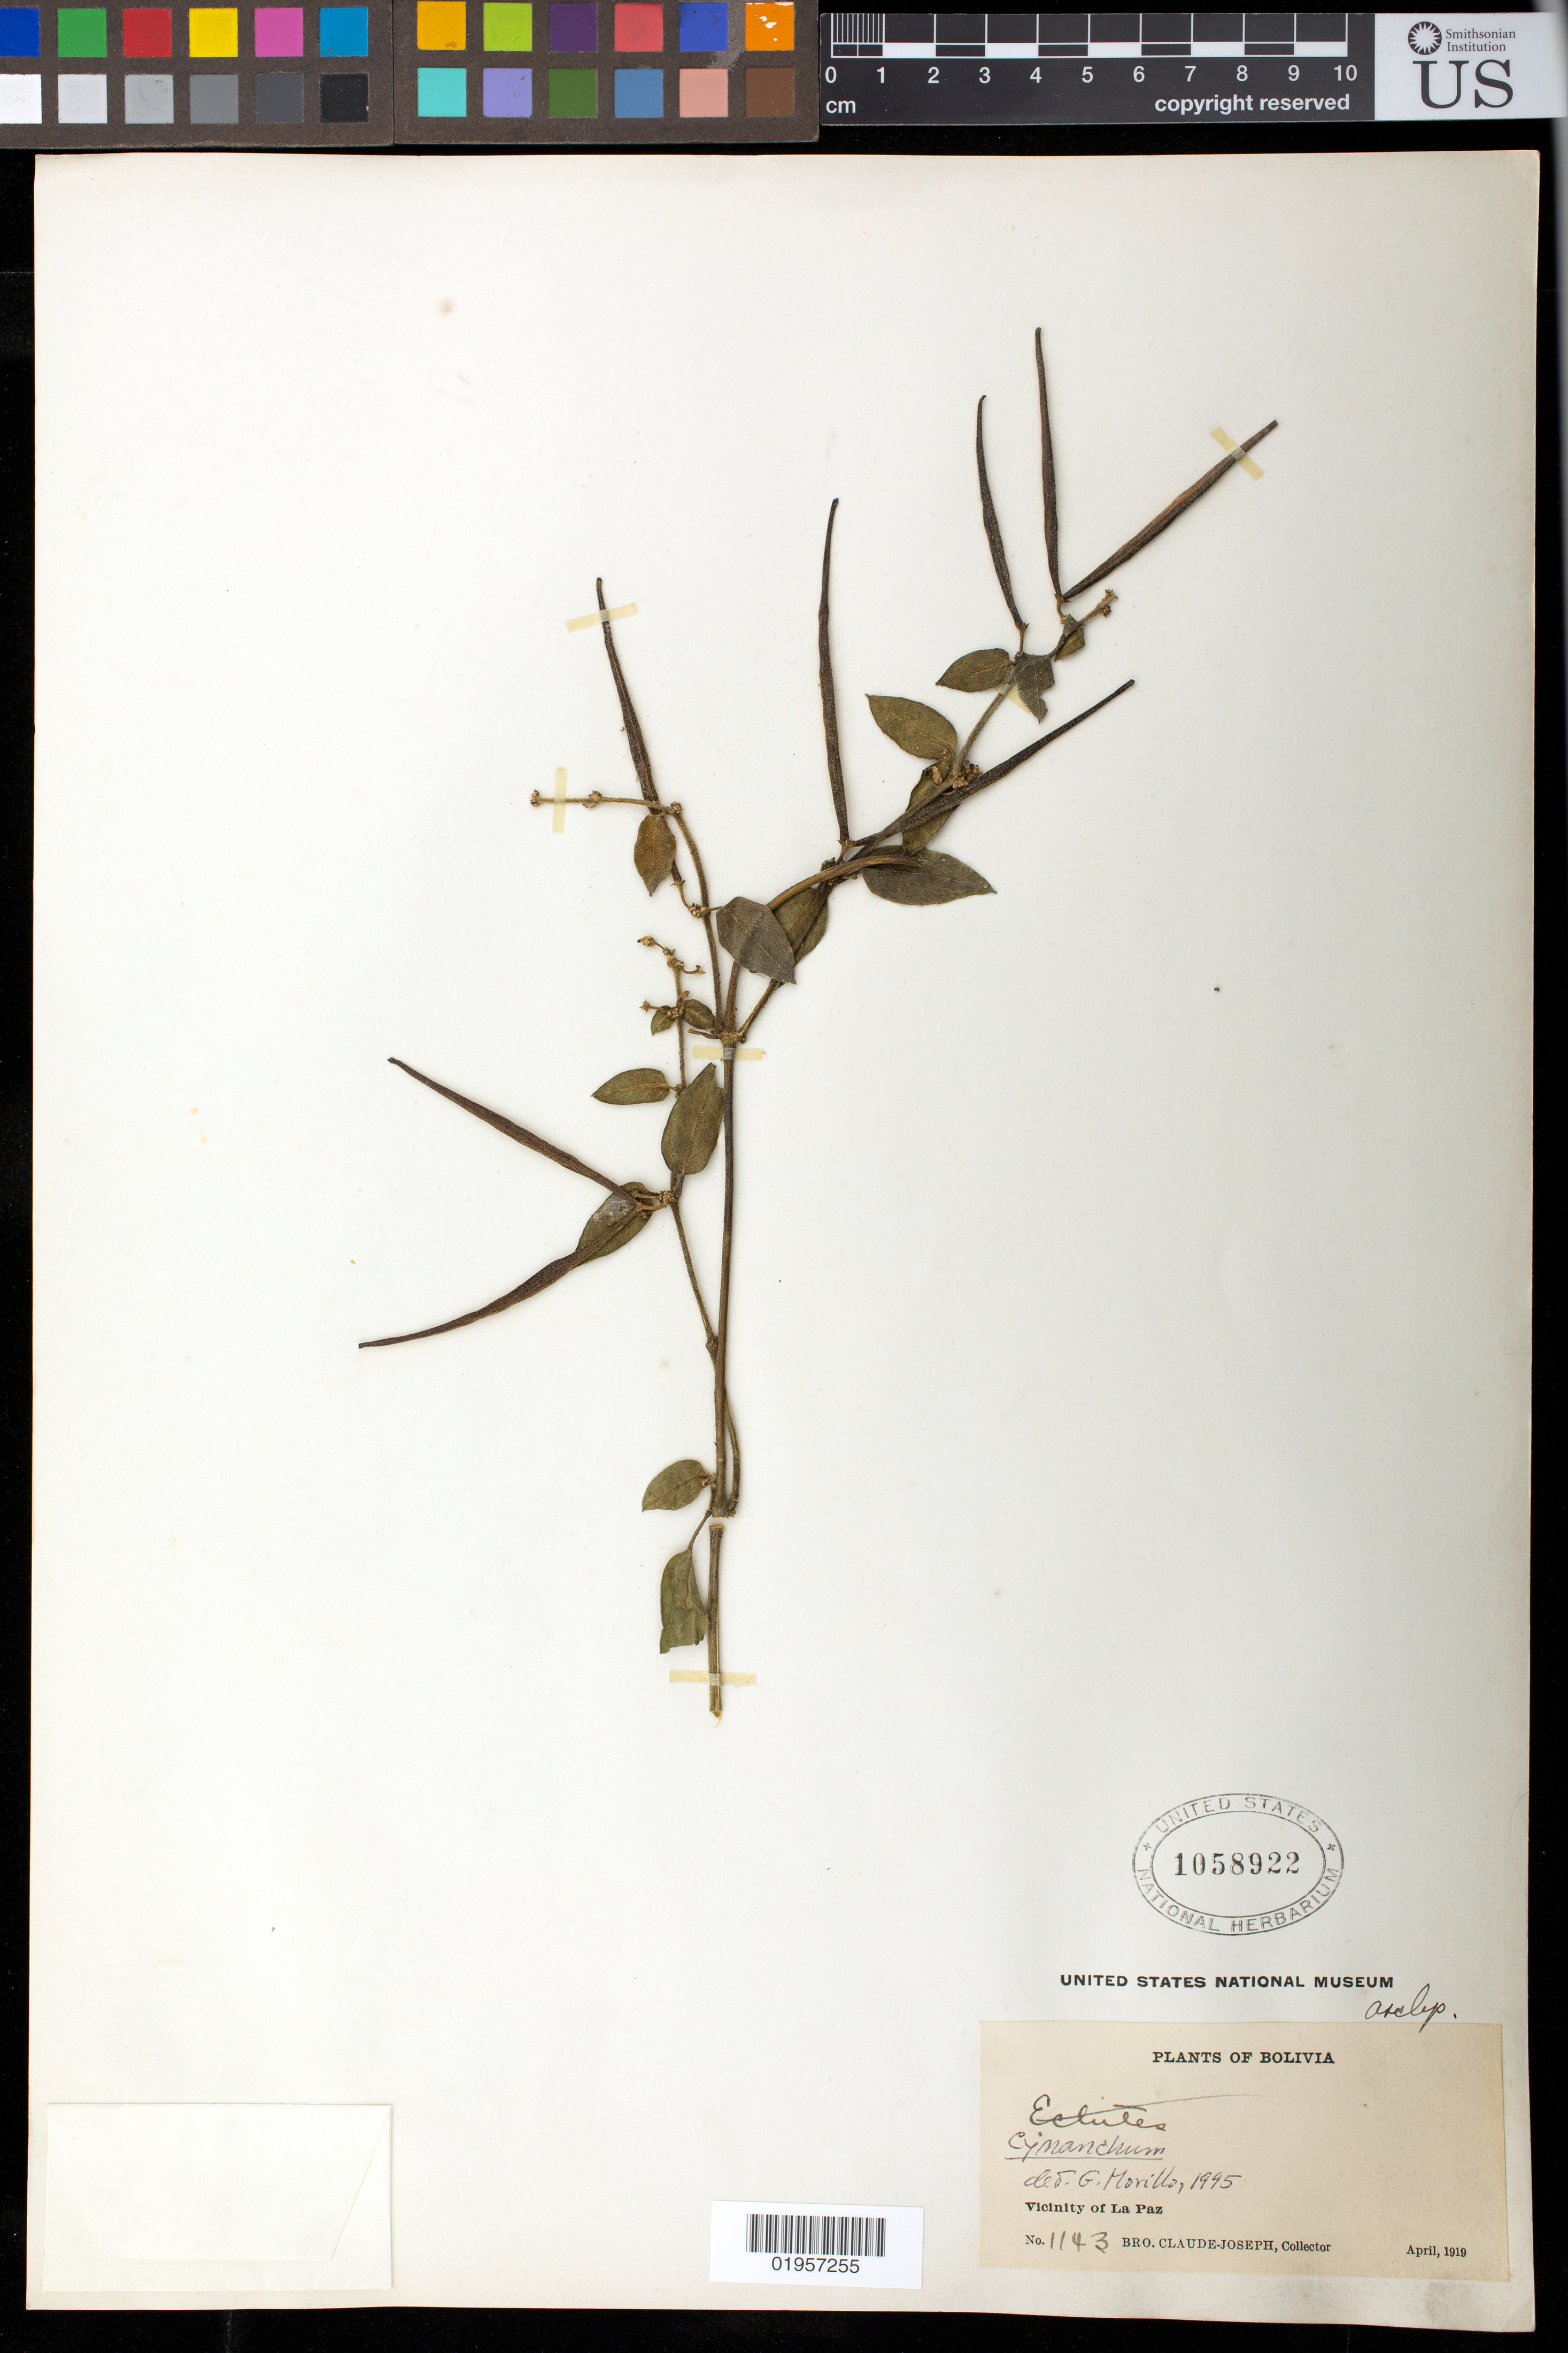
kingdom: Plantae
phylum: Tracheophyta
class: Magnoliopsida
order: Gentianales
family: Apocynaceae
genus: Cynanchum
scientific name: Cynanchum sp.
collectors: Bro. Claude-Joseph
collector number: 1143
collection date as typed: Apr 1919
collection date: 1919-04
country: Bolivia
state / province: La Paz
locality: Vicinity of La Paz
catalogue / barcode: US 1058922